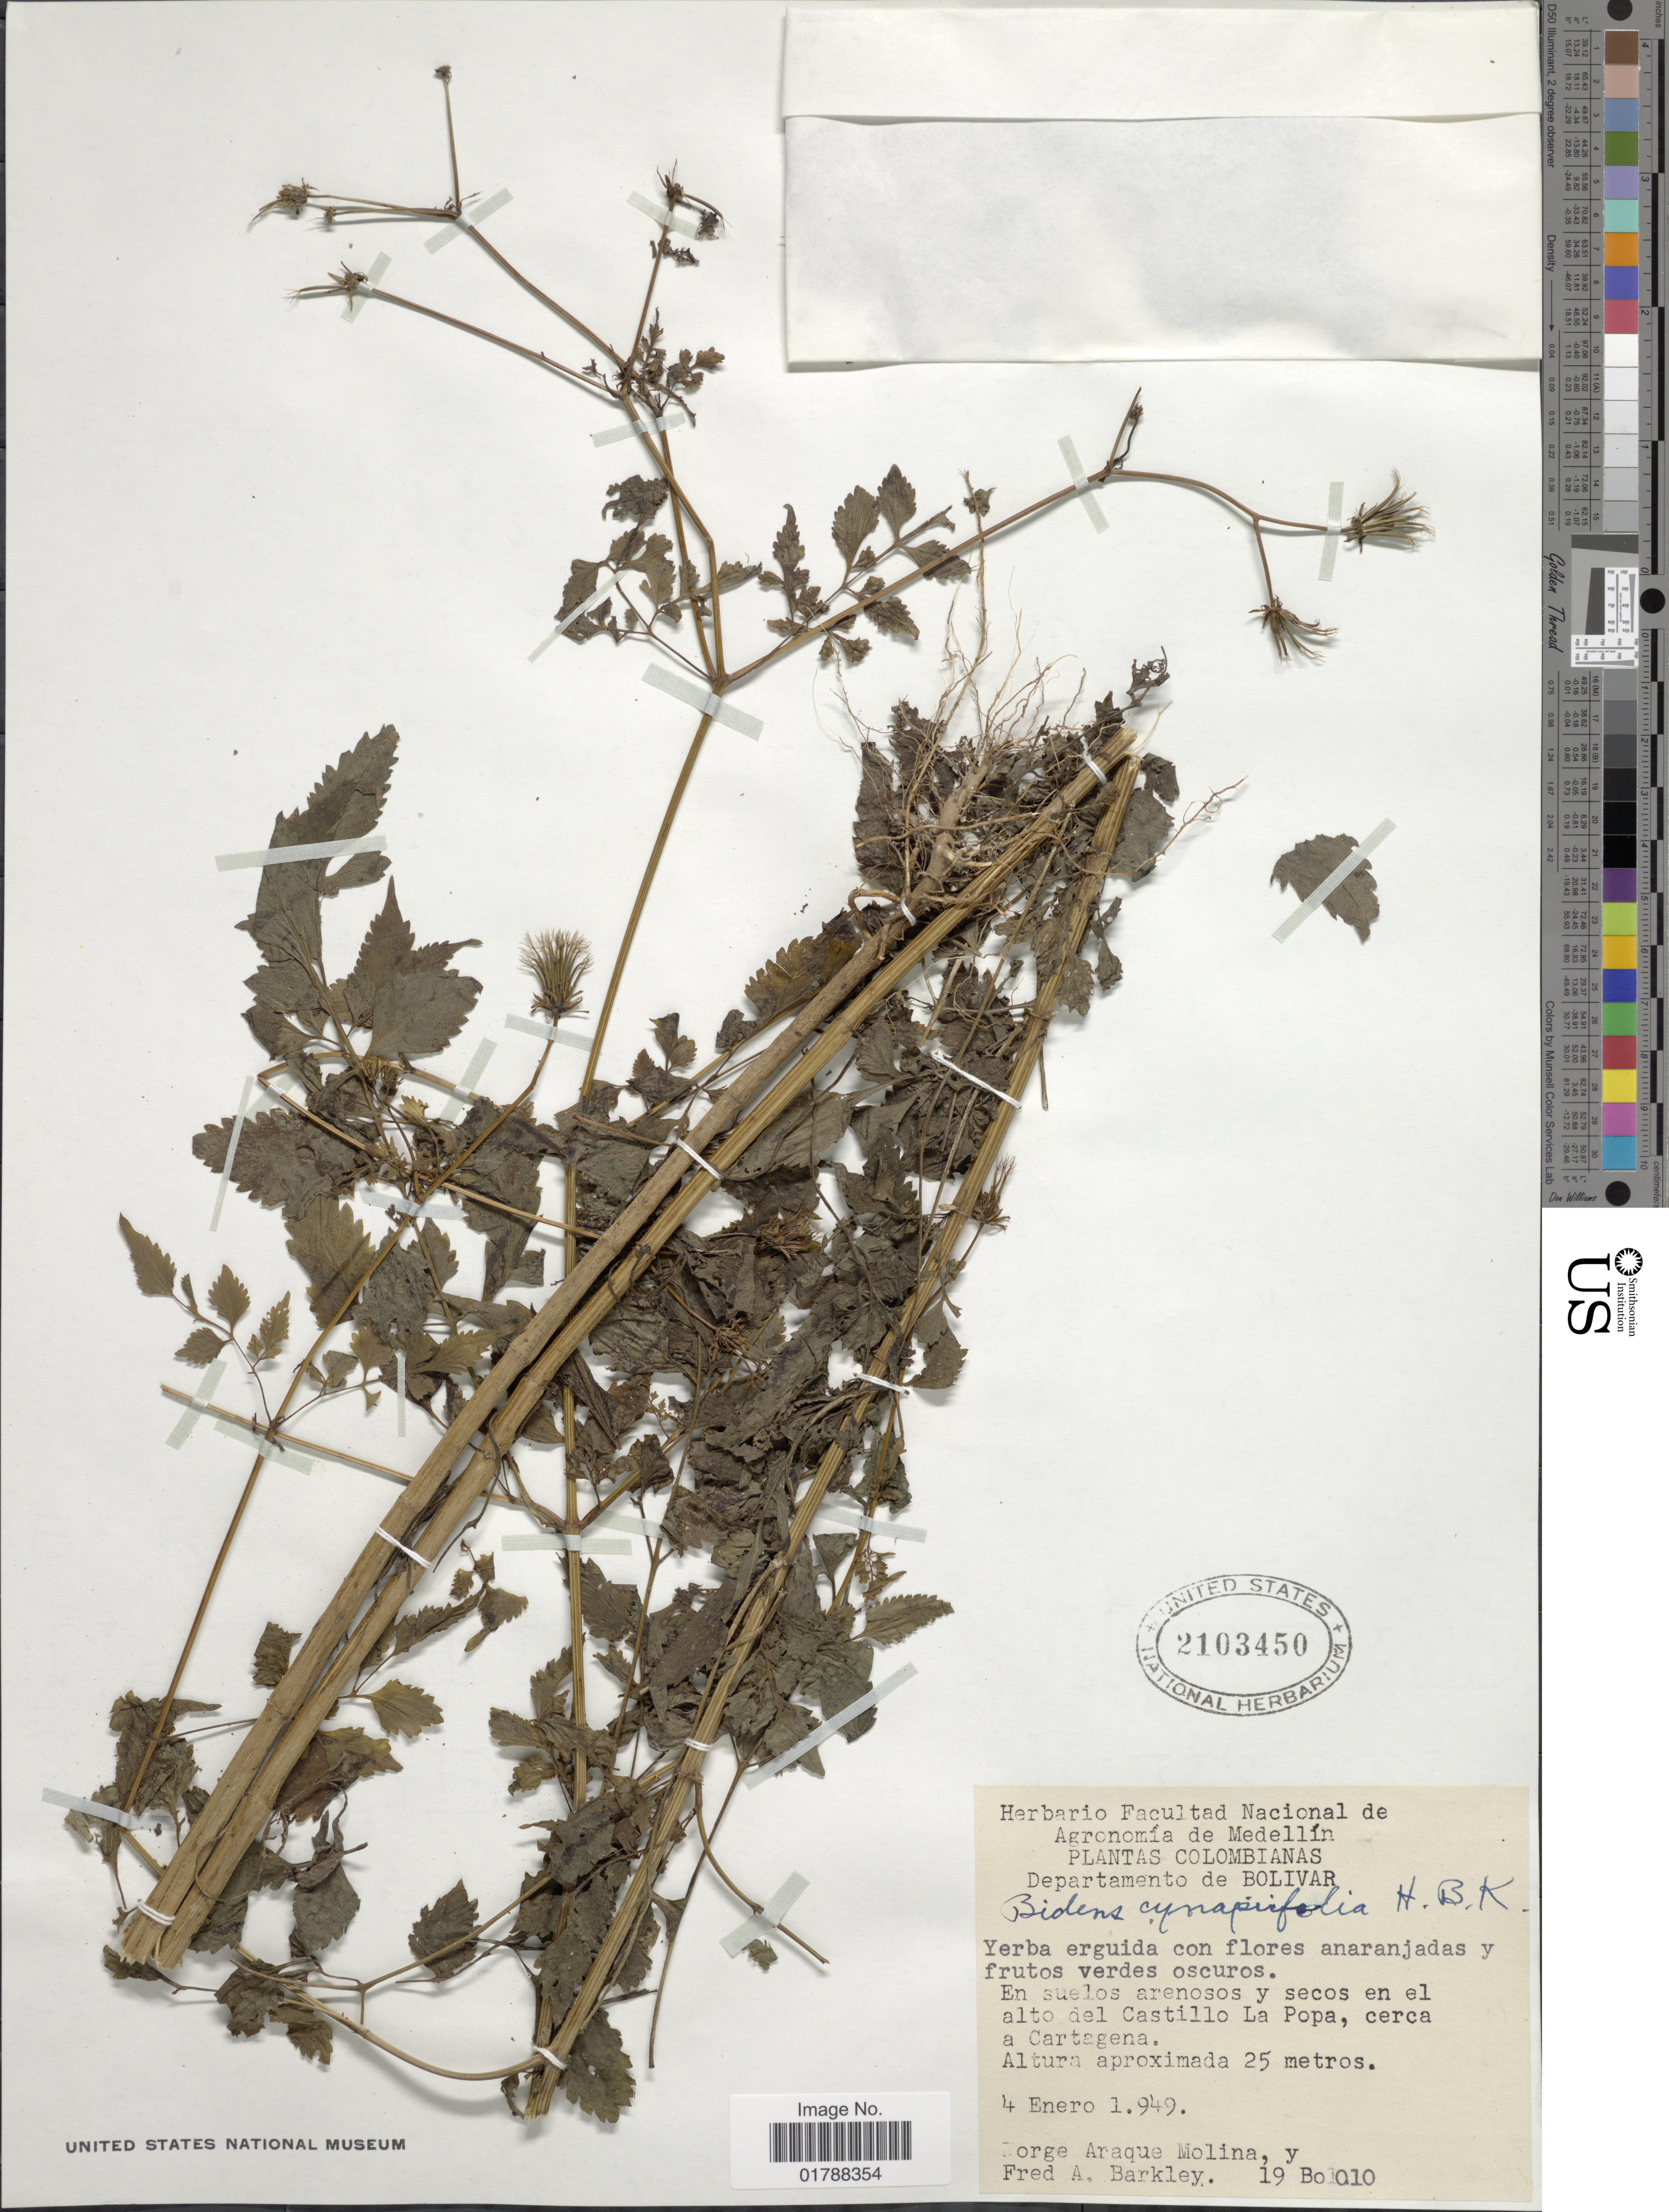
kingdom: Plantae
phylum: Tracheophyta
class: Magnoliopsida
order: Asterales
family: Asteraceae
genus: Bidens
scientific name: Bidens cynapiifolia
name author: Kunth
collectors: J. A. Molina & F. A. Barkley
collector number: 19Bo1010*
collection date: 1949-01-04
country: Colombia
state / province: Bolívar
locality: En el alto del Castillo La Popa, cerca a Cartagena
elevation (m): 25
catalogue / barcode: US 2103450